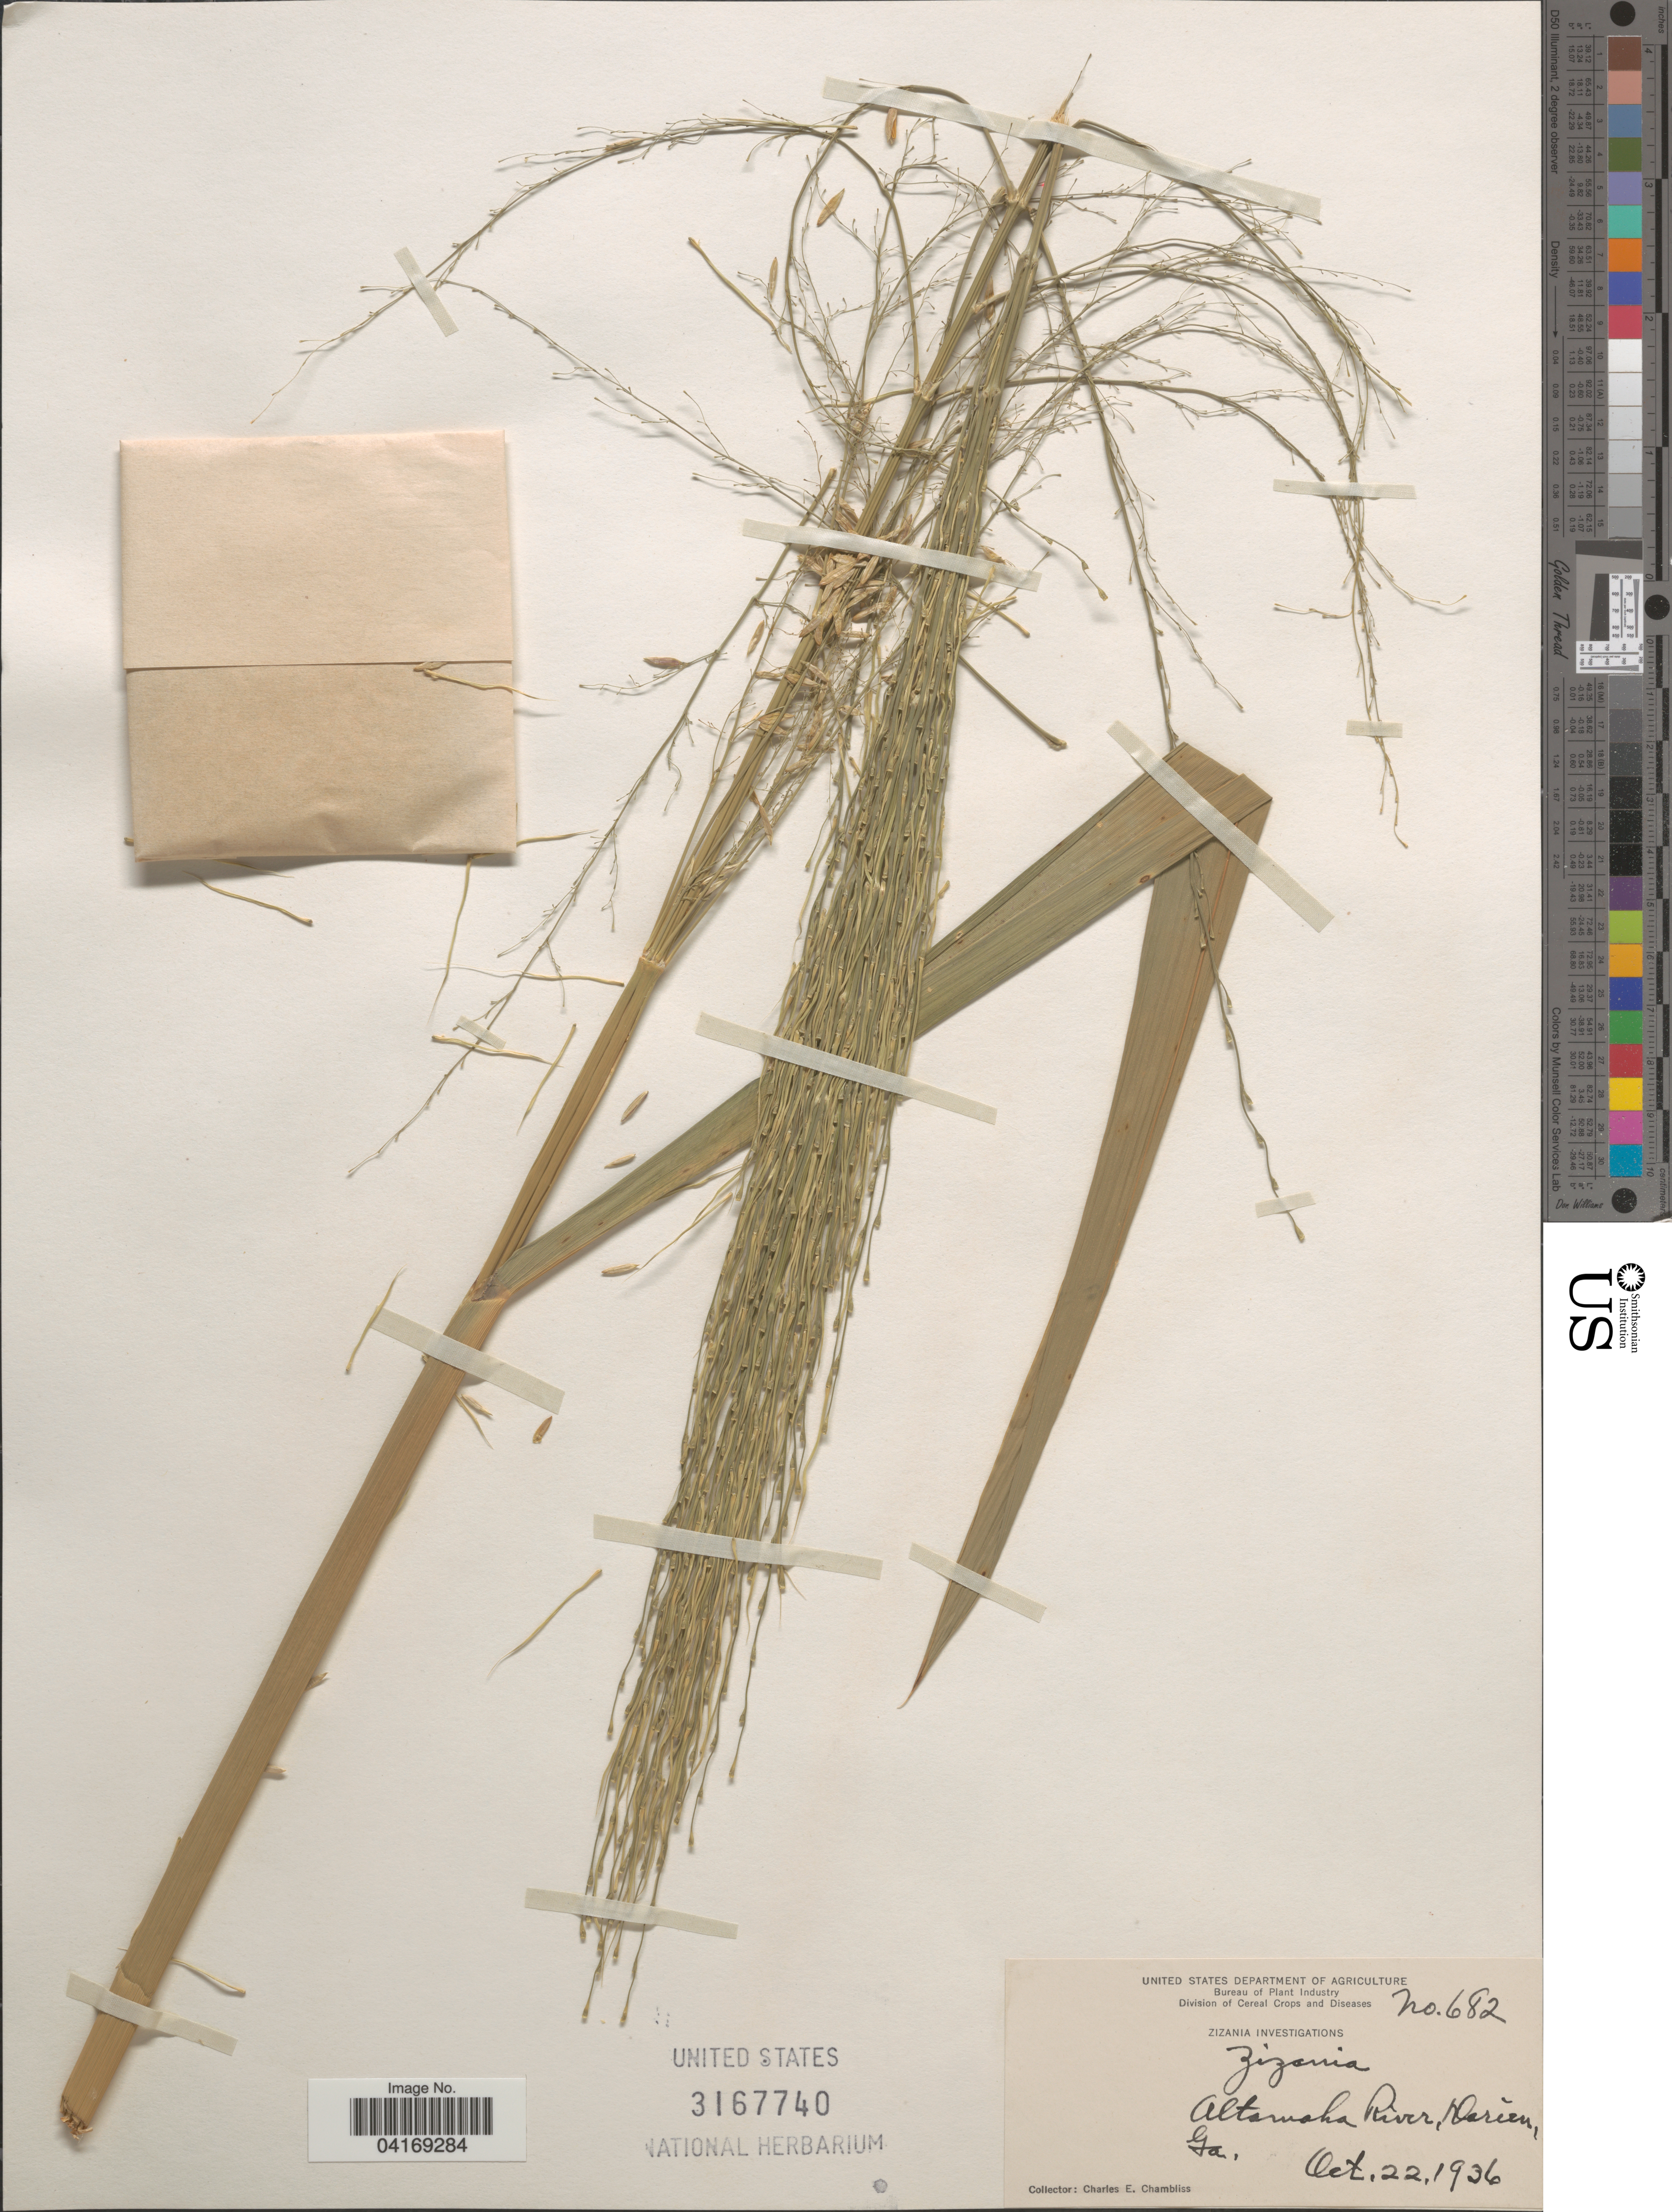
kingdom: Plantae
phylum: Tracheophyta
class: Liliopsida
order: Poales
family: Poaceae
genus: Zizania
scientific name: Zizania sp.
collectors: C. Chambliss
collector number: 682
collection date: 1936-10-22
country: United States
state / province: Georgia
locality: Altamaha River, Darien.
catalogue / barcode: US 3167740